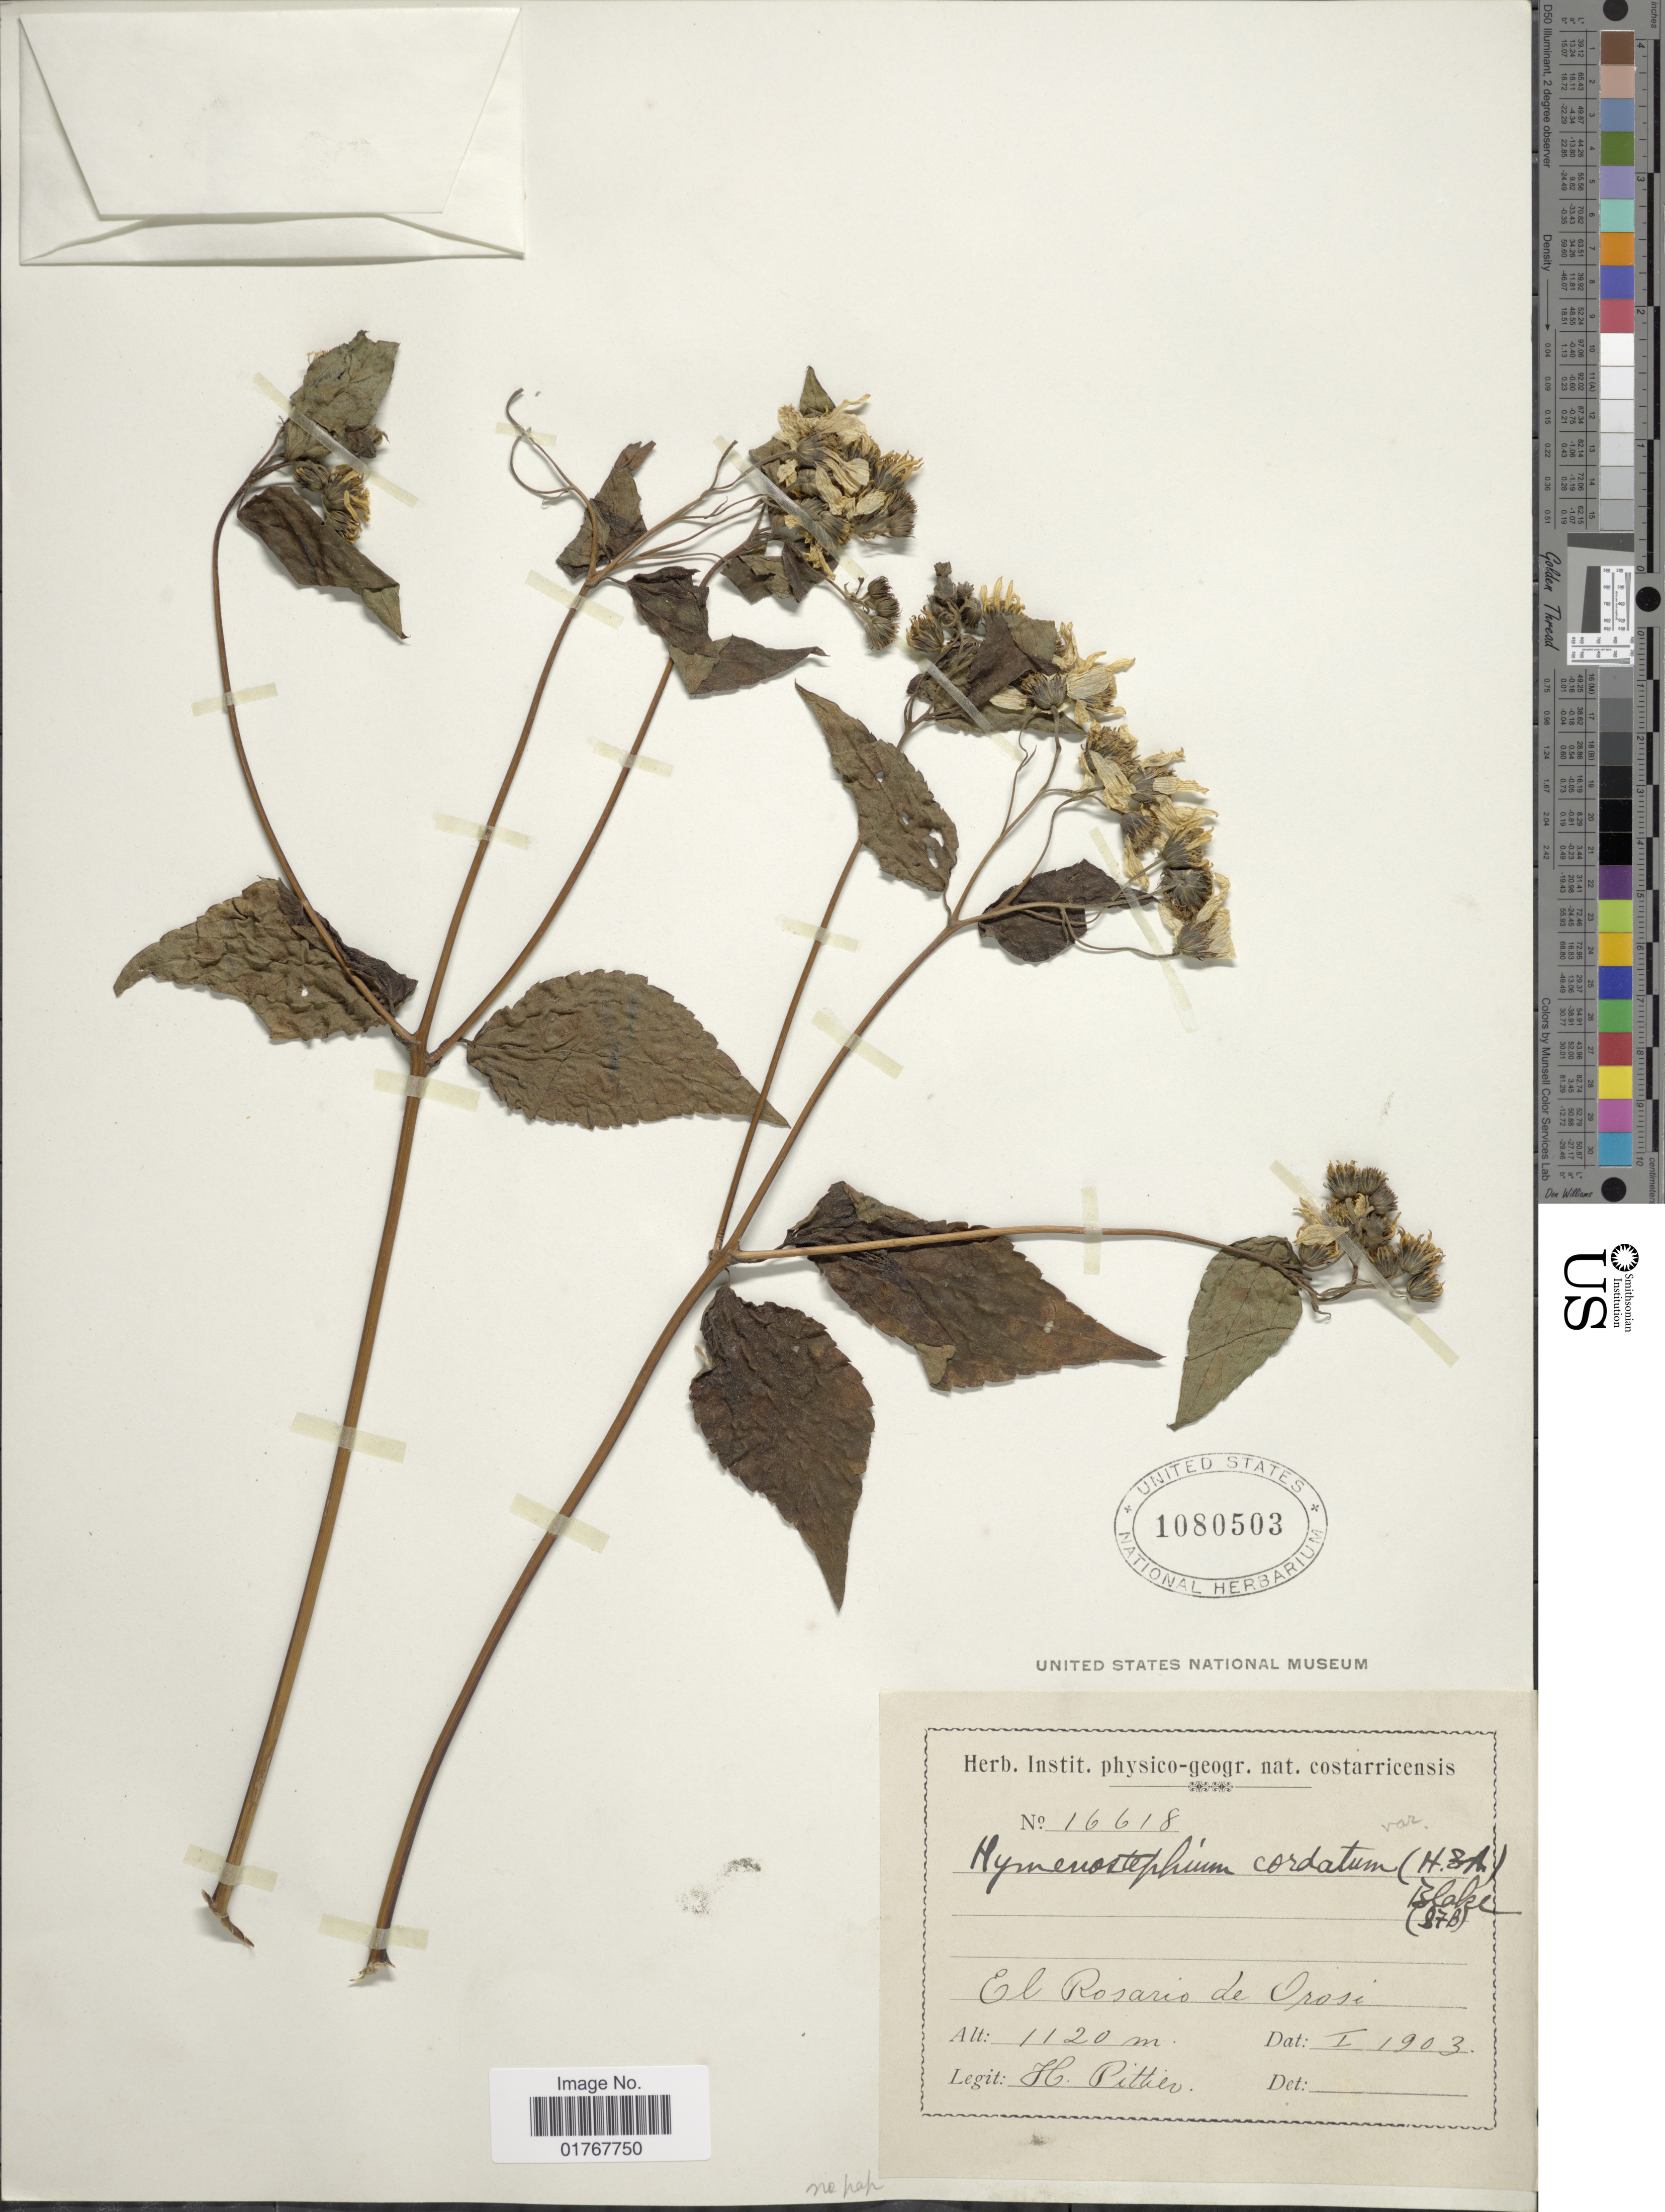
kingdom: Plantae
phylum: Tracheophyta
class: Magnoliopsida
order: Asterales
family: Asteraceae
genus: Viguiera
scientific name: Viguiera cordata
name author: (Hook. & Arn.) D'Arcy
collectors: H. F. Pittier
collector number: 16618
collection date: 1903-01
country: Costa Rica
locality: El Rosario de Orosi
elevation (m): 1120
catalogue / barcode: US 1080503